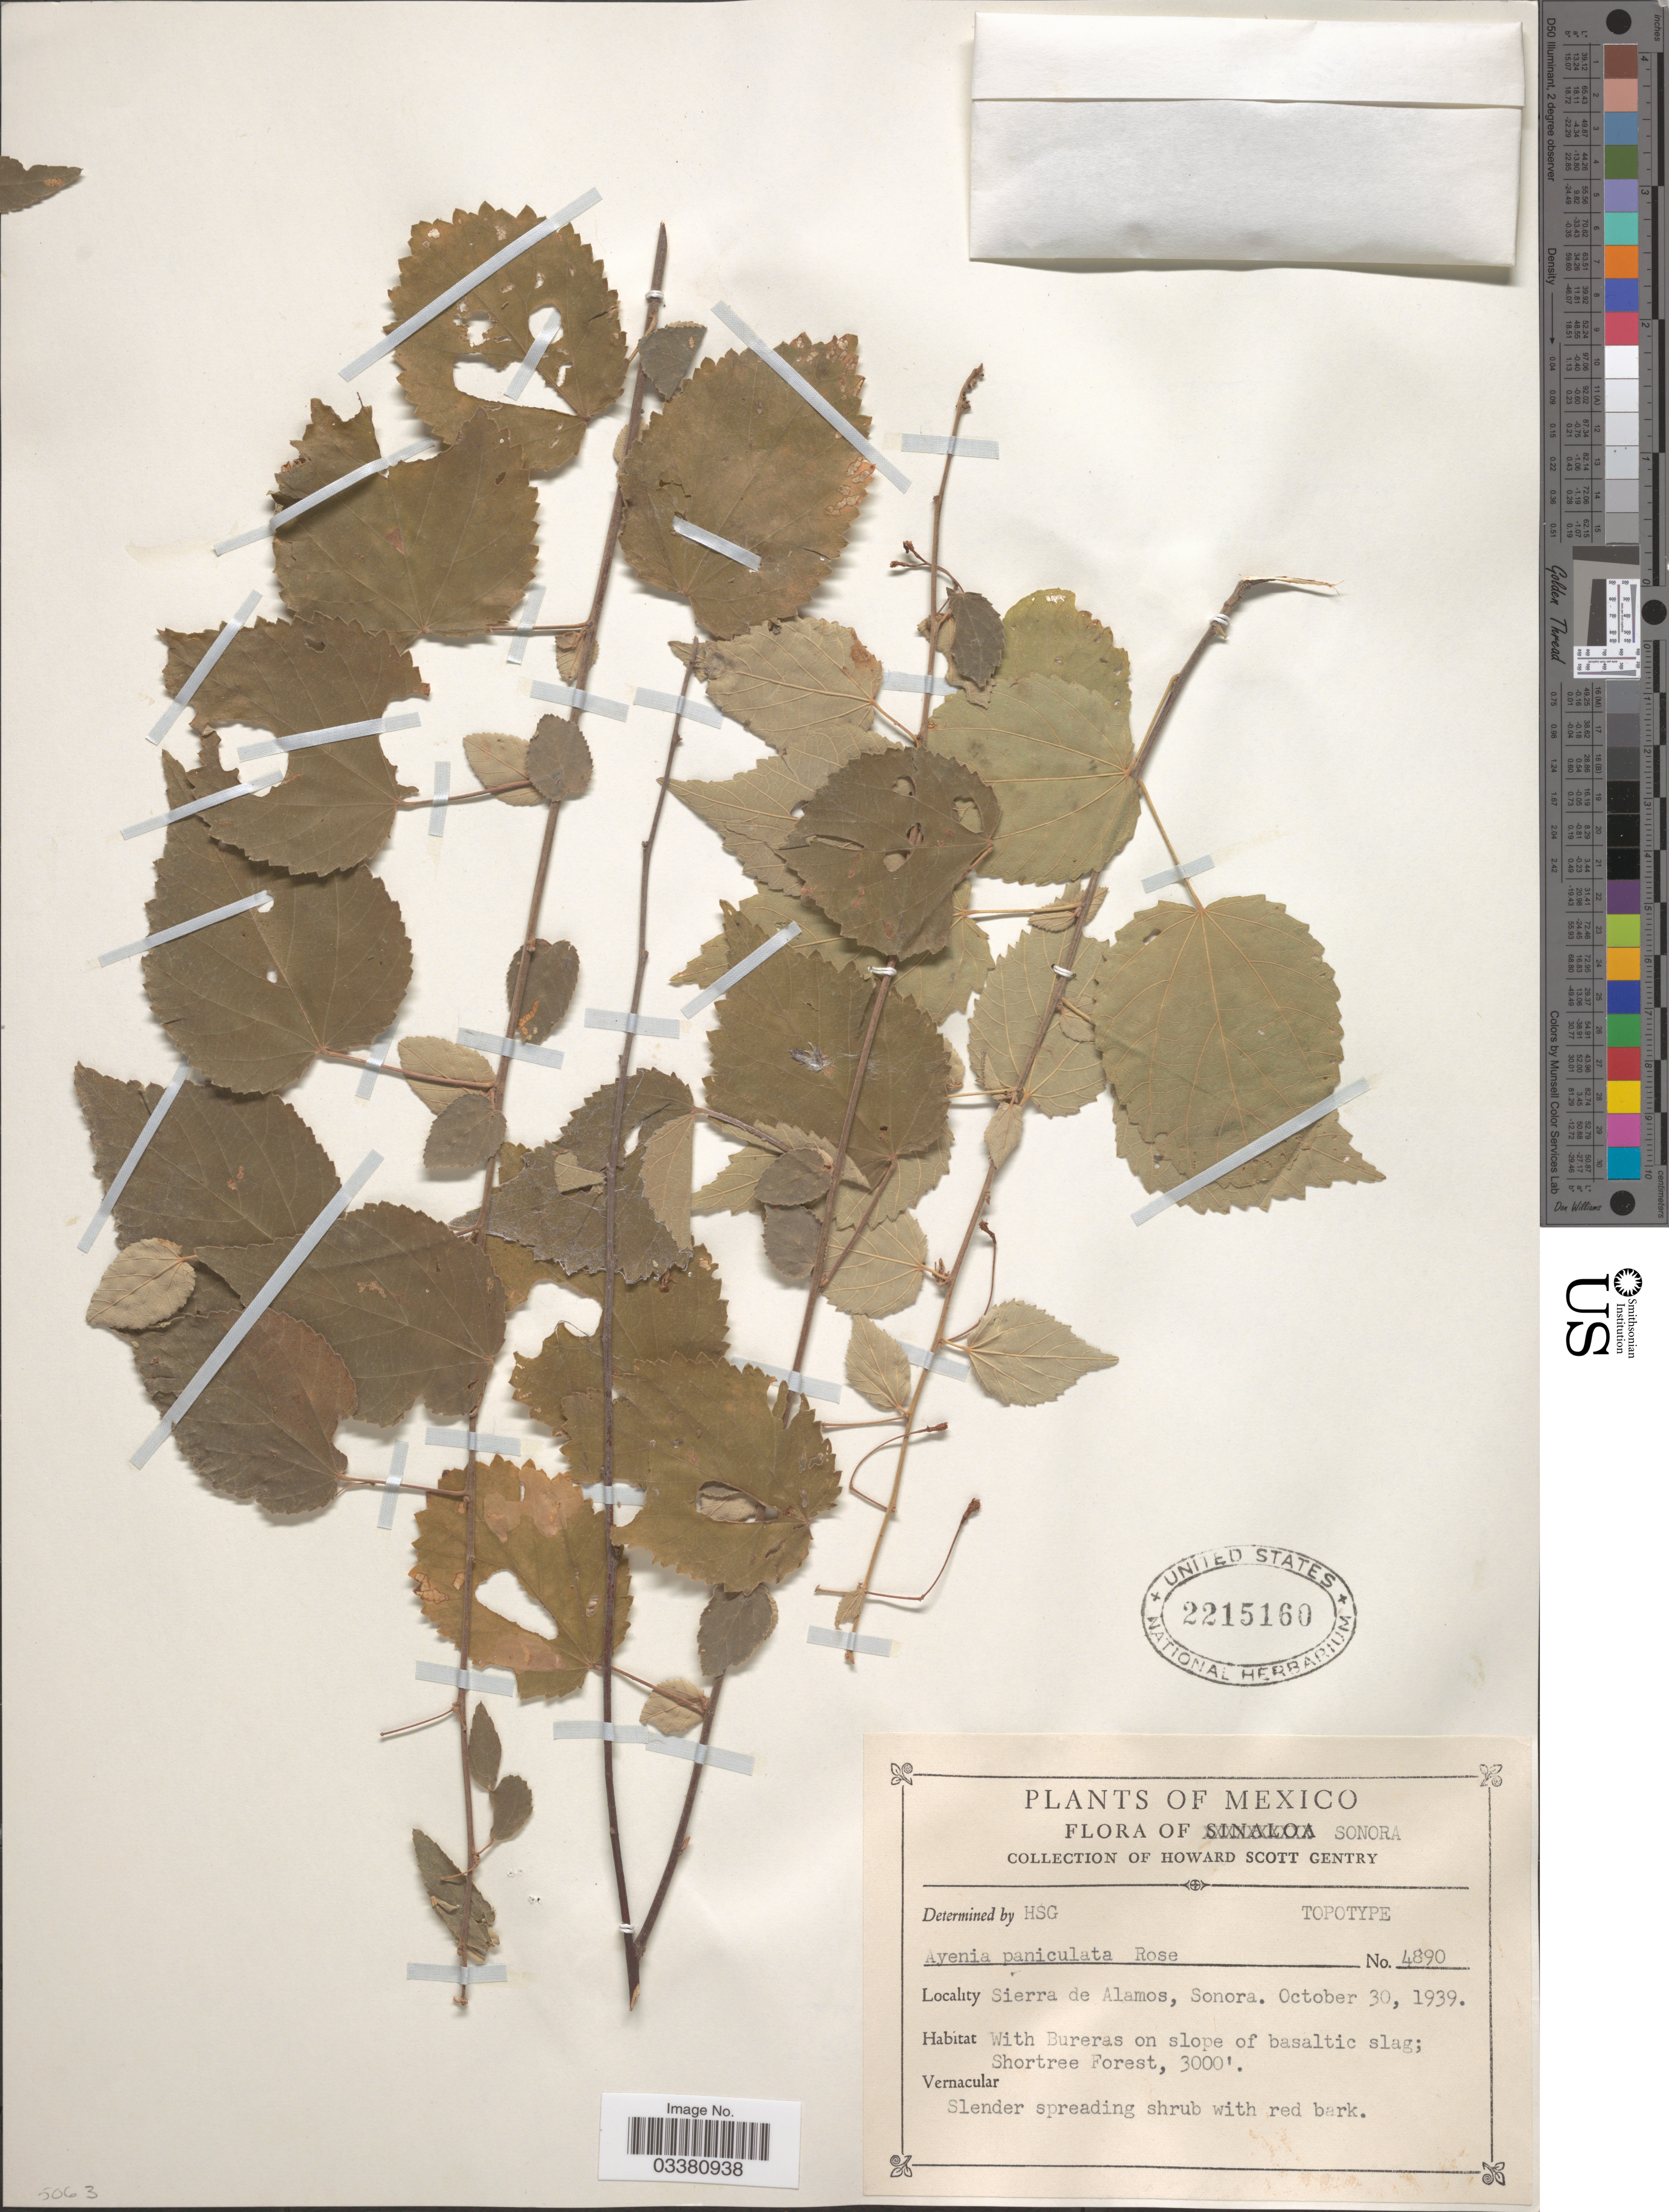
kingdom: Plantae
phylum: Tracheophyta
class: Magnoliopsida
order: Malvales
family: Malvaceae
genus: Ayenia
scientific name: Ayenia paniculata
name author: Rose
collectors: H. S. Gentry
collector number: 4890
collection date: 1939-10-30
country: Mexico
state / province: Sonora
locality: Sierra de Alamos.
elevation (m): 914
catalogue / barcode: US 2215160